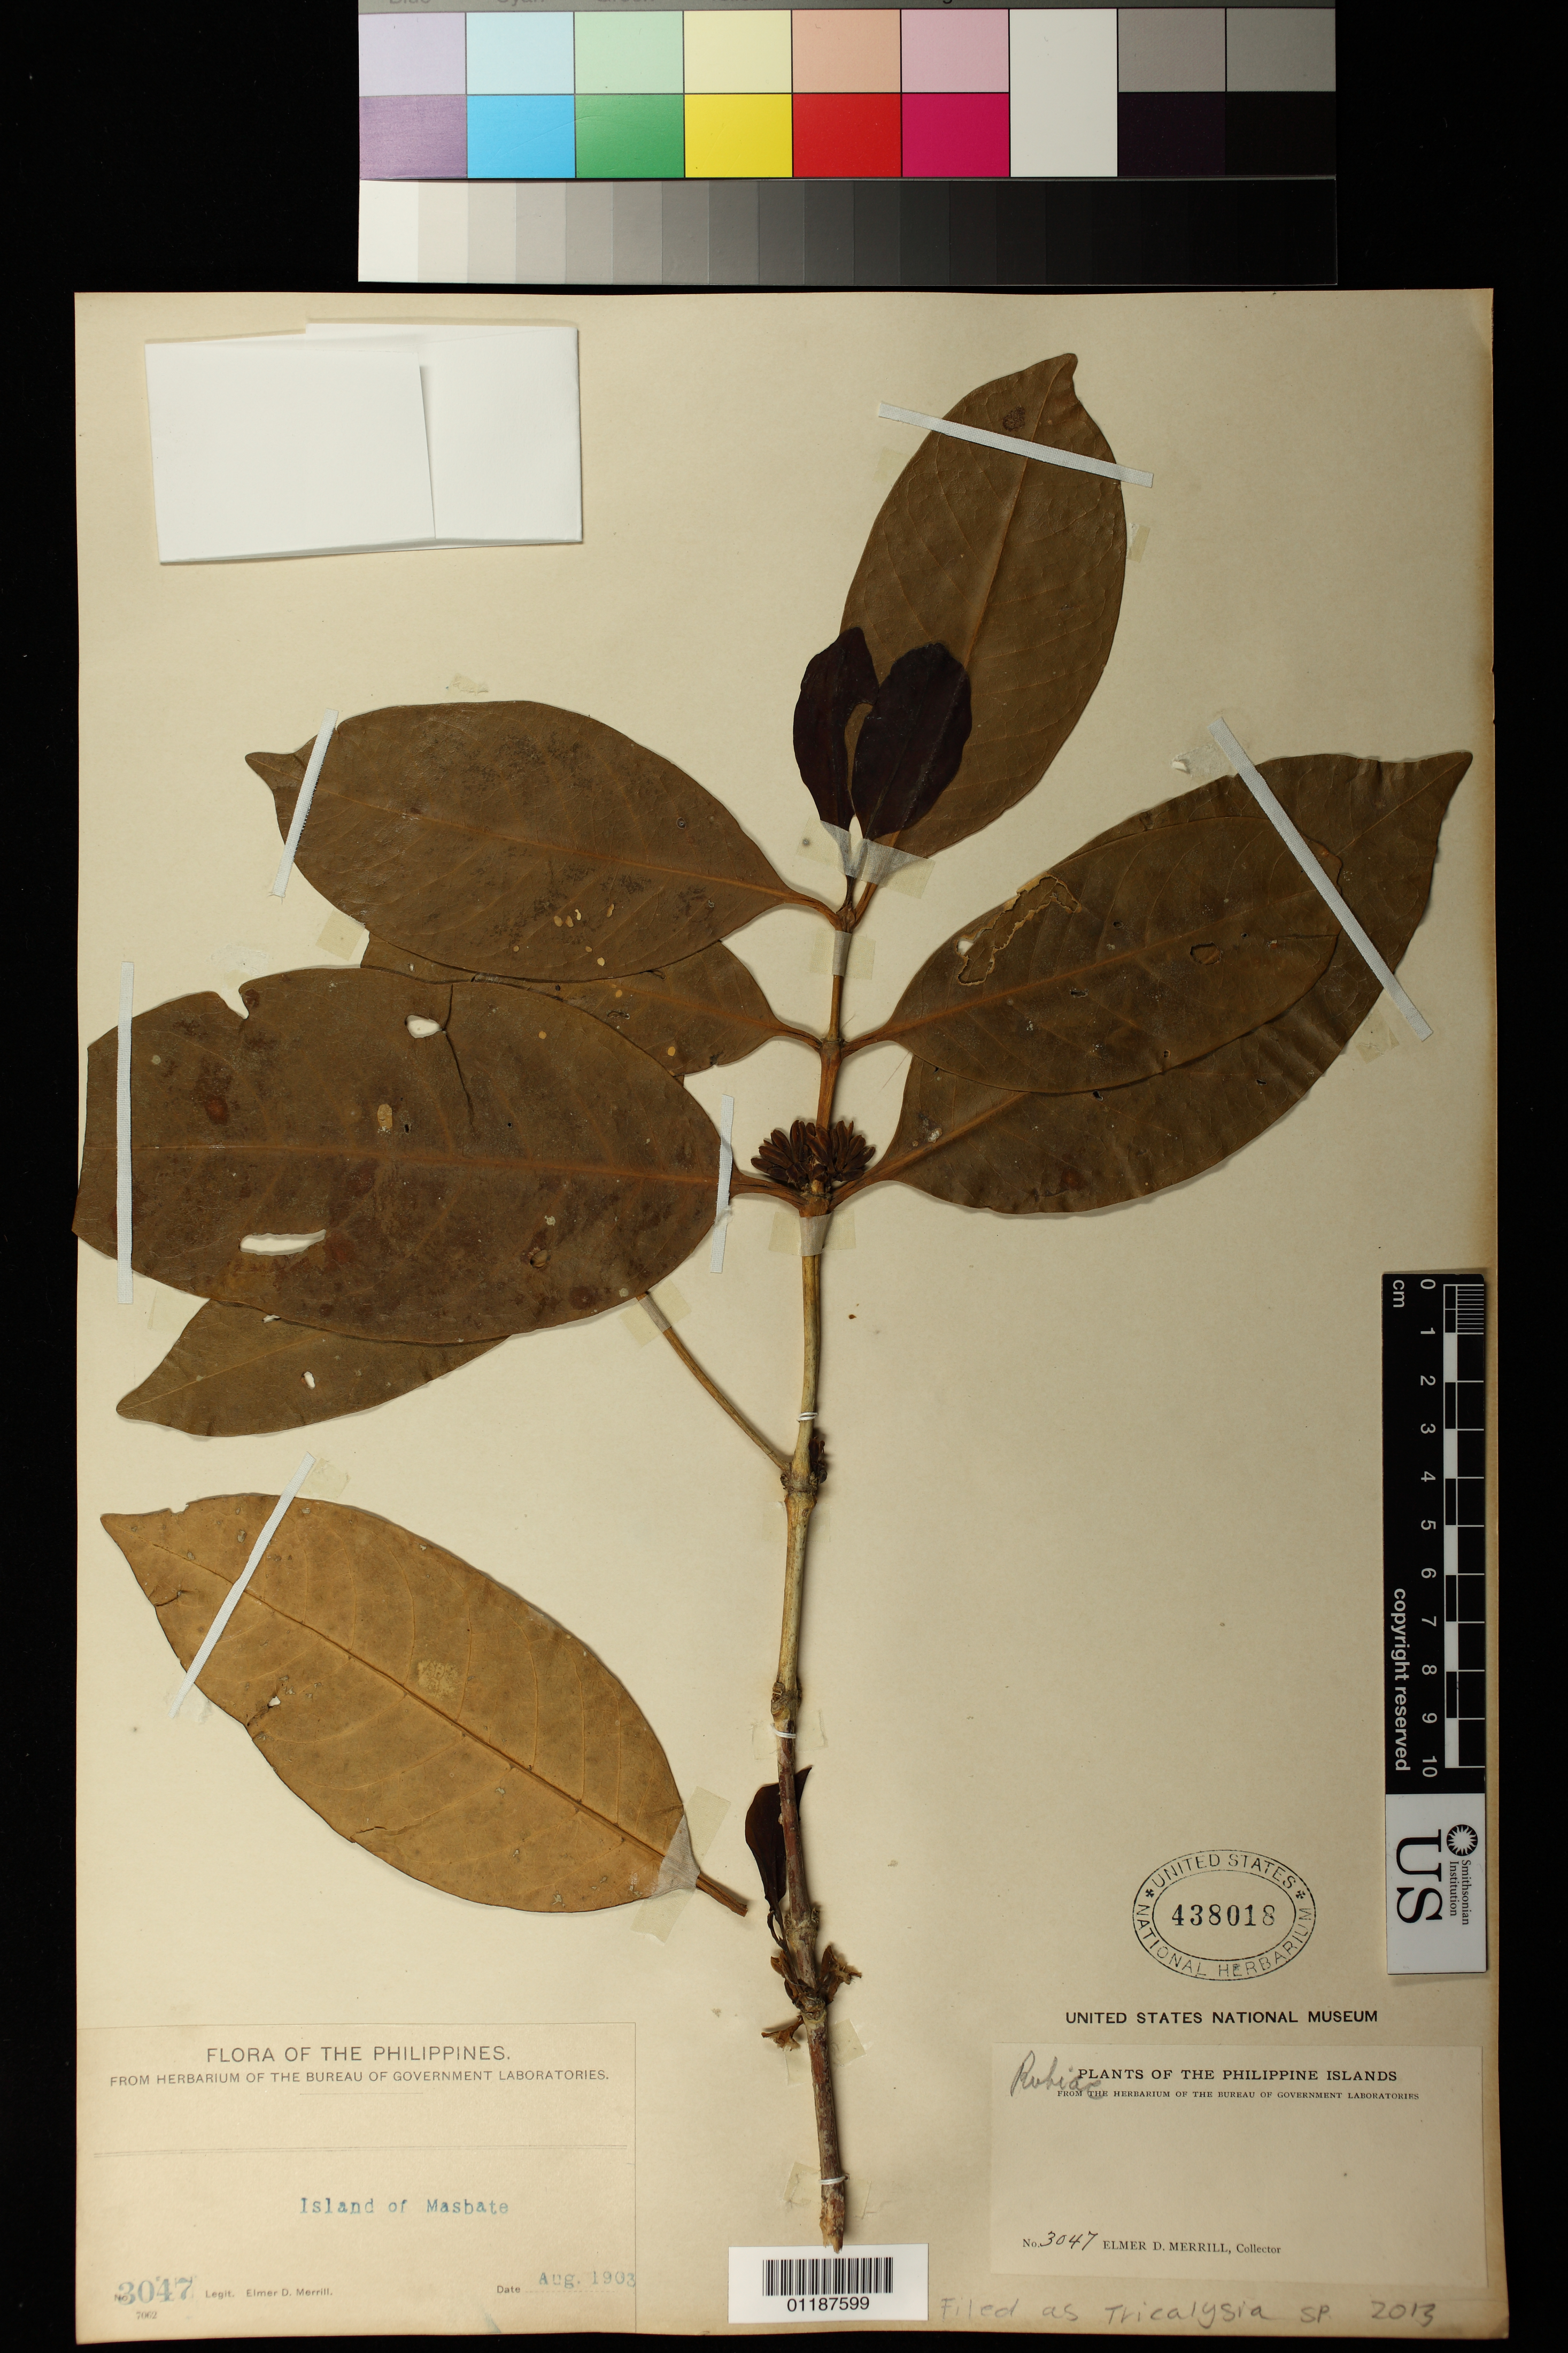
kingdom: Plantae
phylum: Tracheophyta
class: Magnoliopsida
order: Gentianales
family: Rubiaceae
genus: Tricalysia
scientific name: Tricalysia sp.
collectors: E. D. Merrill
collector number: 3047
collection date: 1903-08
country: Philippines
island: Masbate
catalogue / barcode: US 438018